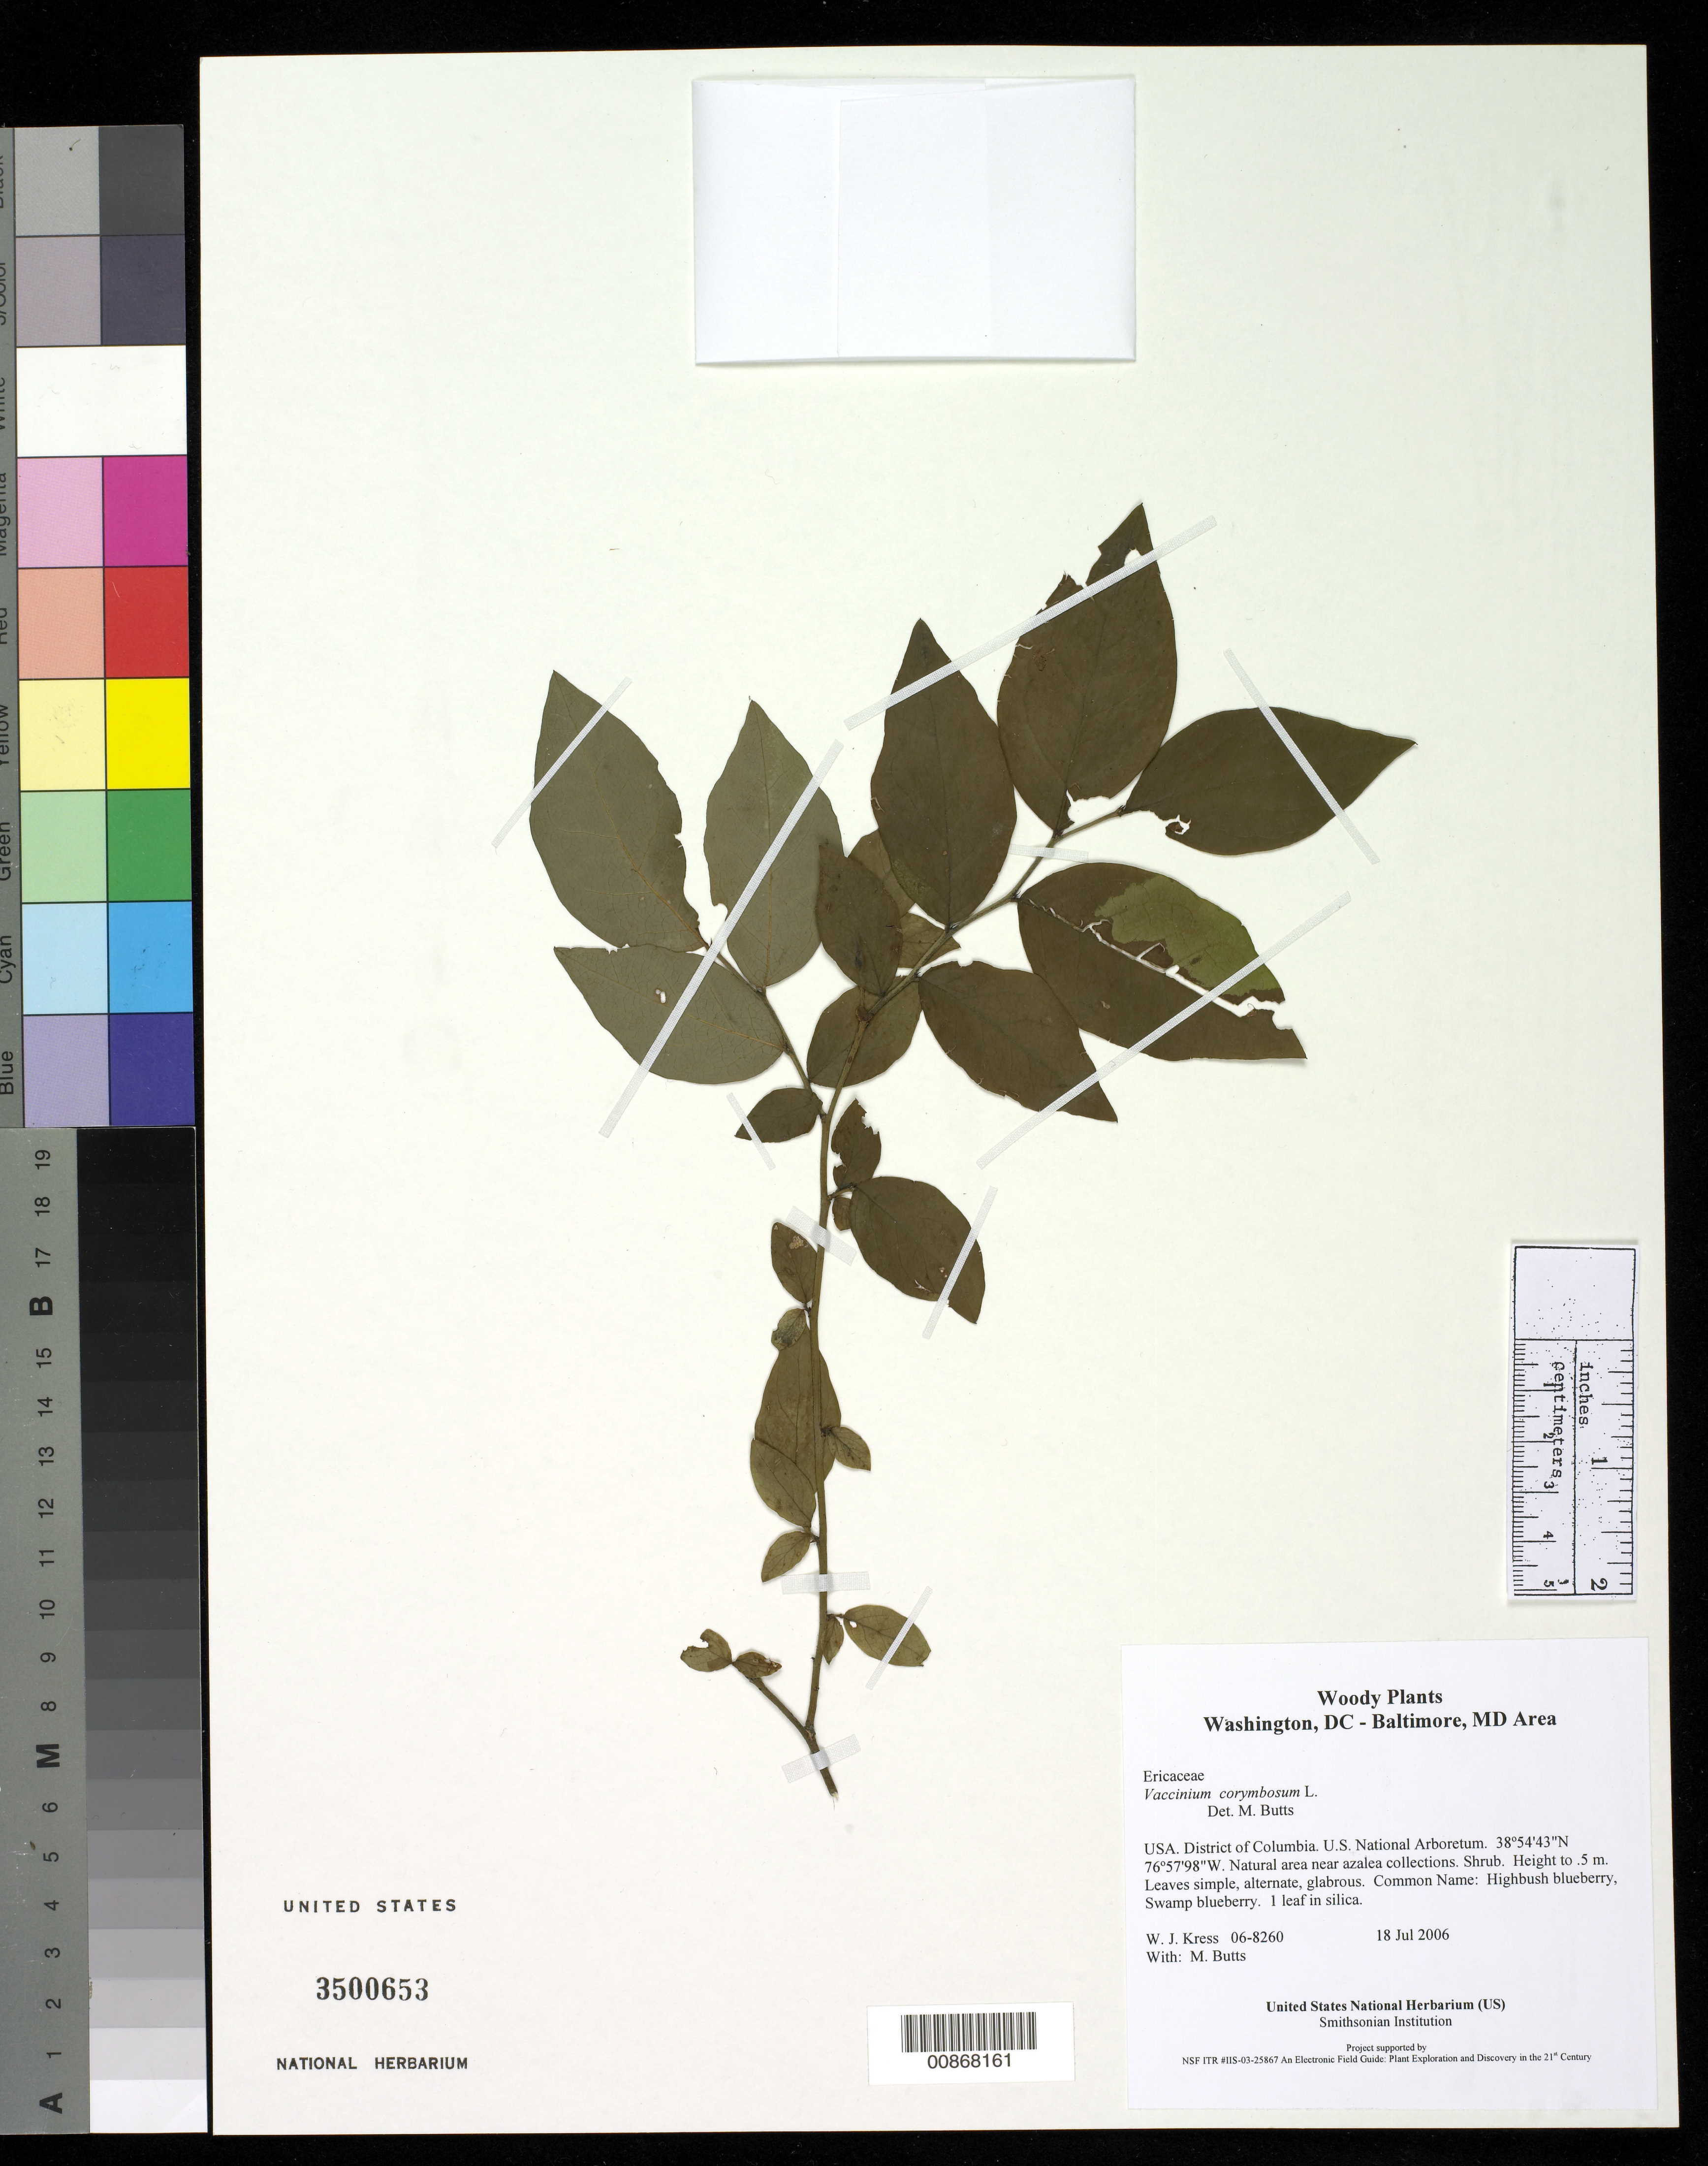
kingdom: Plantae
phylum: Tracheophyta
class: Magnoliopsida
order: Ericales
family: Ericaceae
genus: Vaccinium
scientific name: Vaccinium corymbosum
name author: L.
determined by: Butts, M. B.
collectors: W. J. Kress & M. B. Butts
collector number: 06-8260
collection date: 2006-07-18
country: United States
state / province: District of Columbia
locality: U.S. National Arboretum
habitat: Natural area near azalea collections.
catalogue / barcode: US 3500653